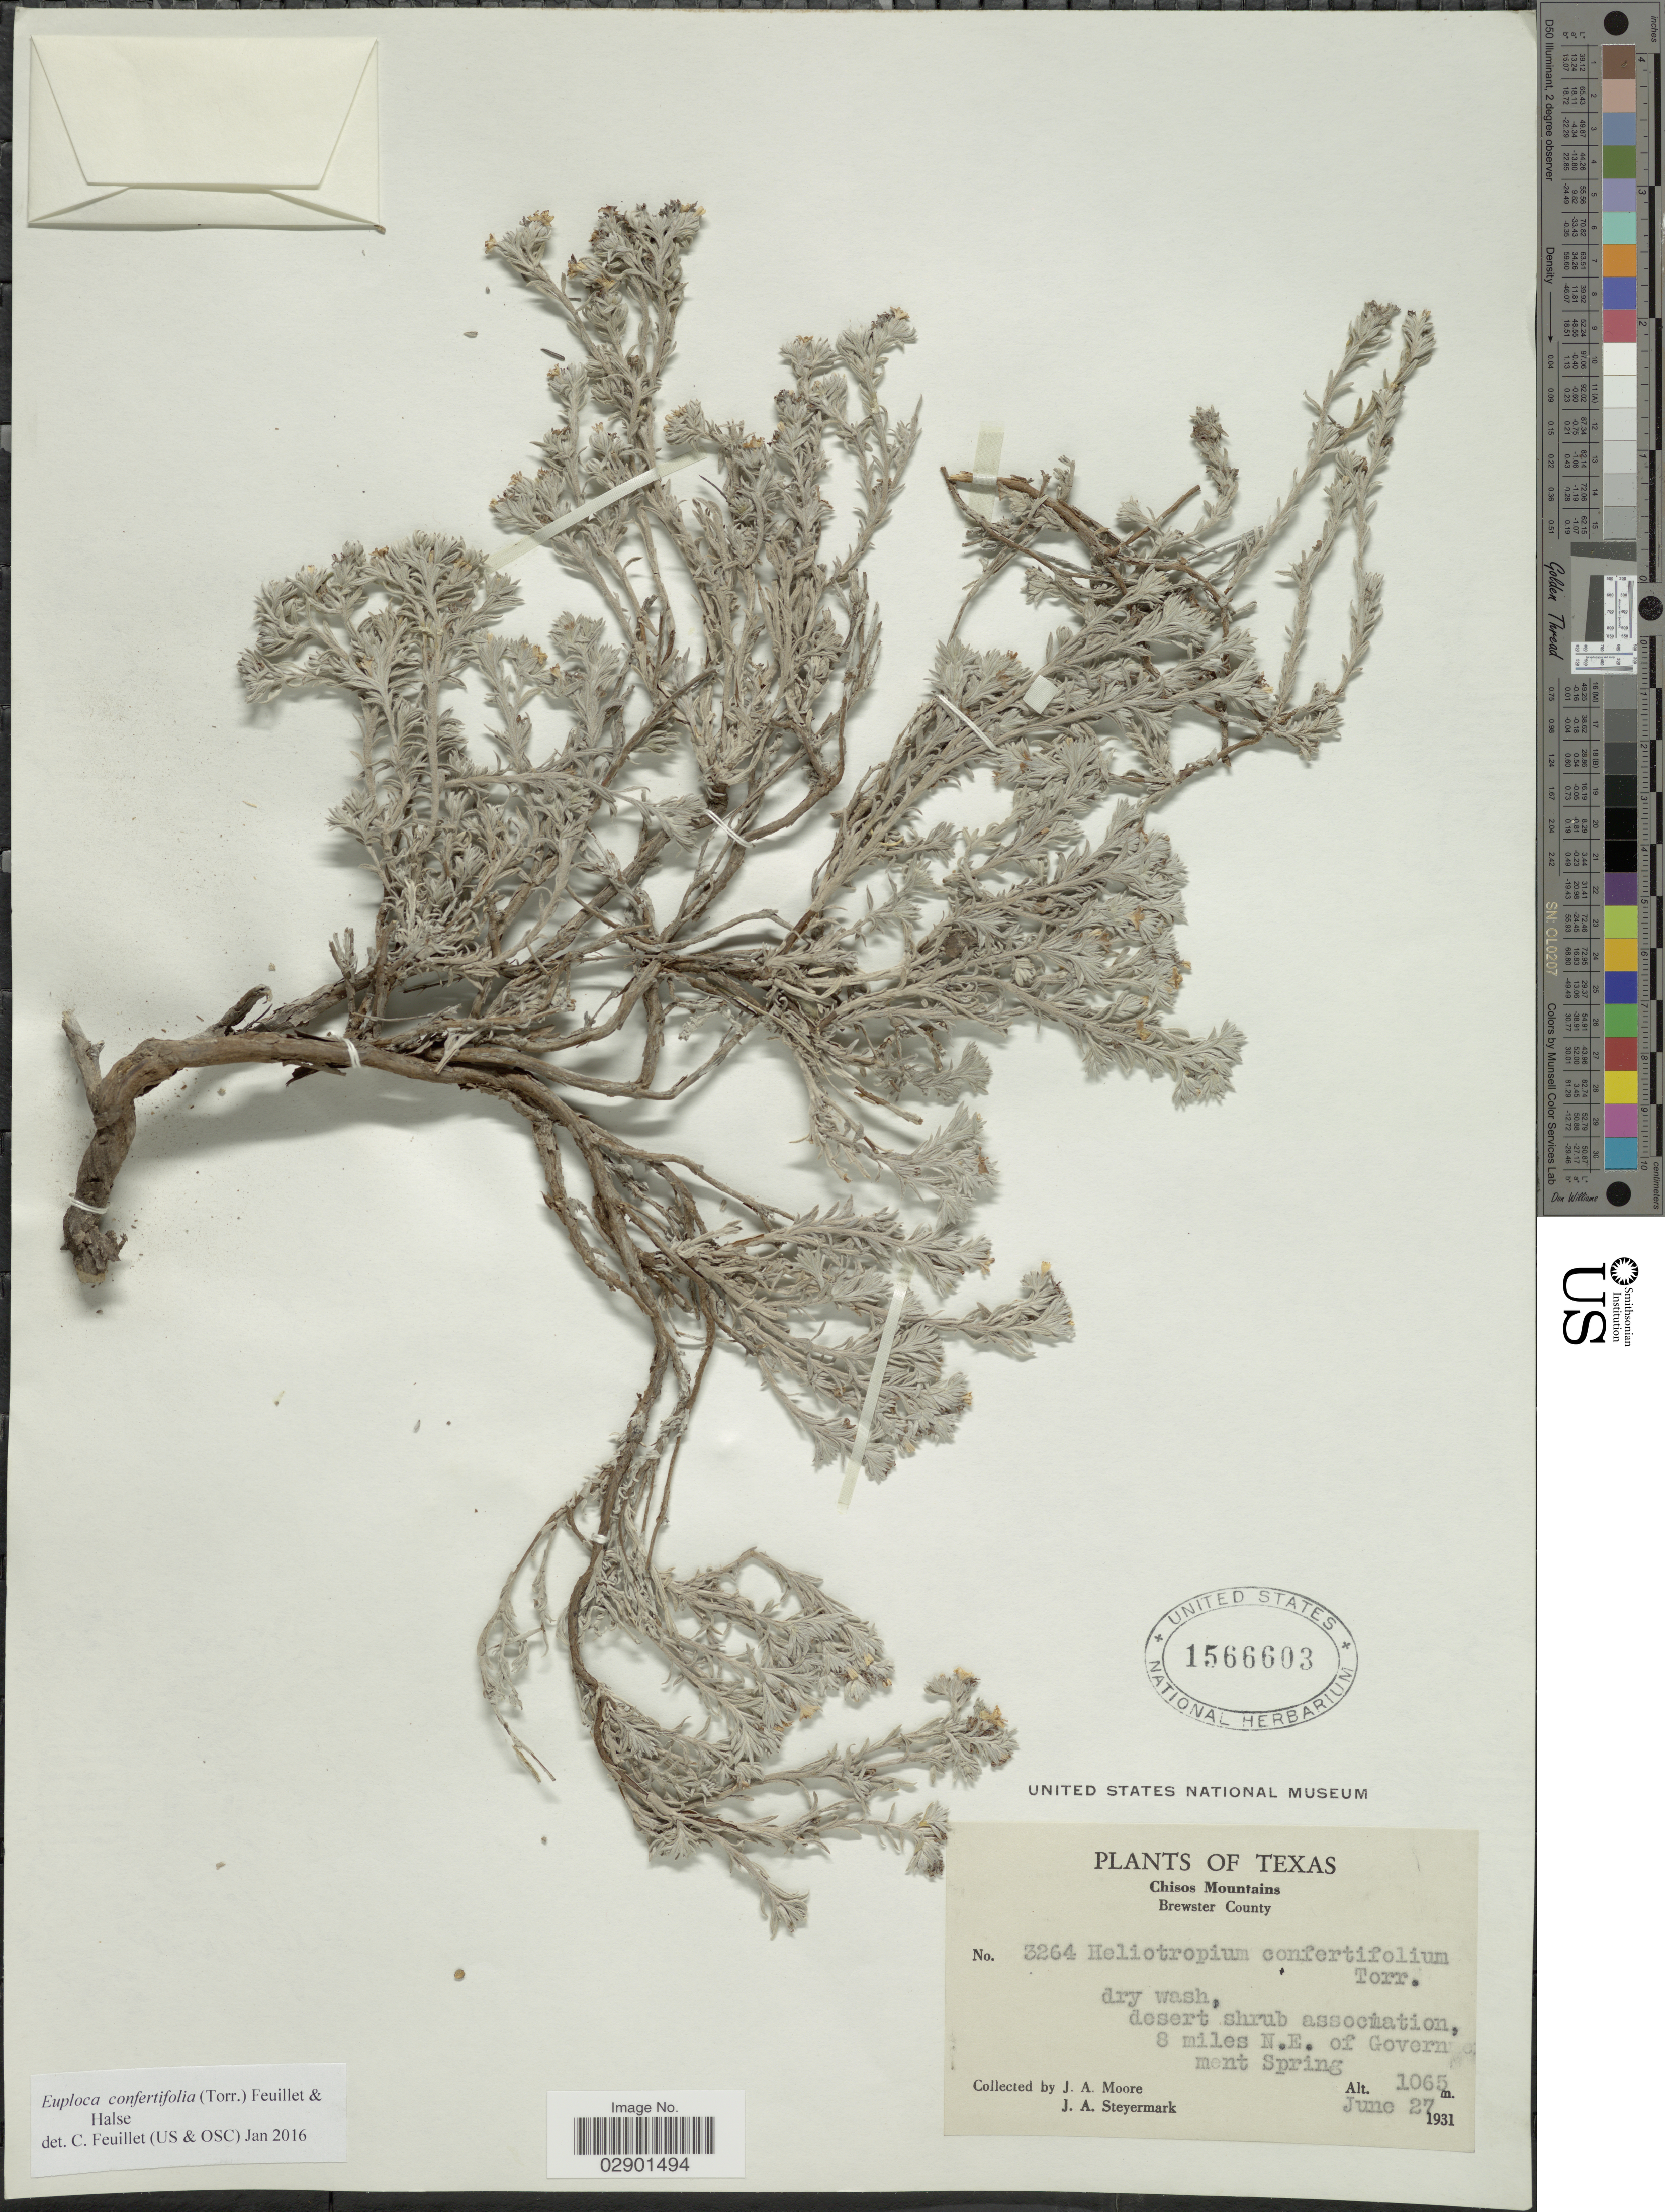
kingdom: Plantae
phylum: Tracheophyta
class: Magnoliopsida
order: Boraginales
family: Heliotropiaceae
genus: Euploca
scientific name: Euploca confertifolium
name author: (Torr.) Feuillet & Halse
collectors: J. A. Moore & J. Steyermark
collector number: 3264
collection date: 1931-06-27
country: United States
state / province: Texas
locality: Chisos Mountains. Brewster County. 8 miles N.E. of Government Spring.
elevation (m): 1065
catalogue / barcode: US 1566603